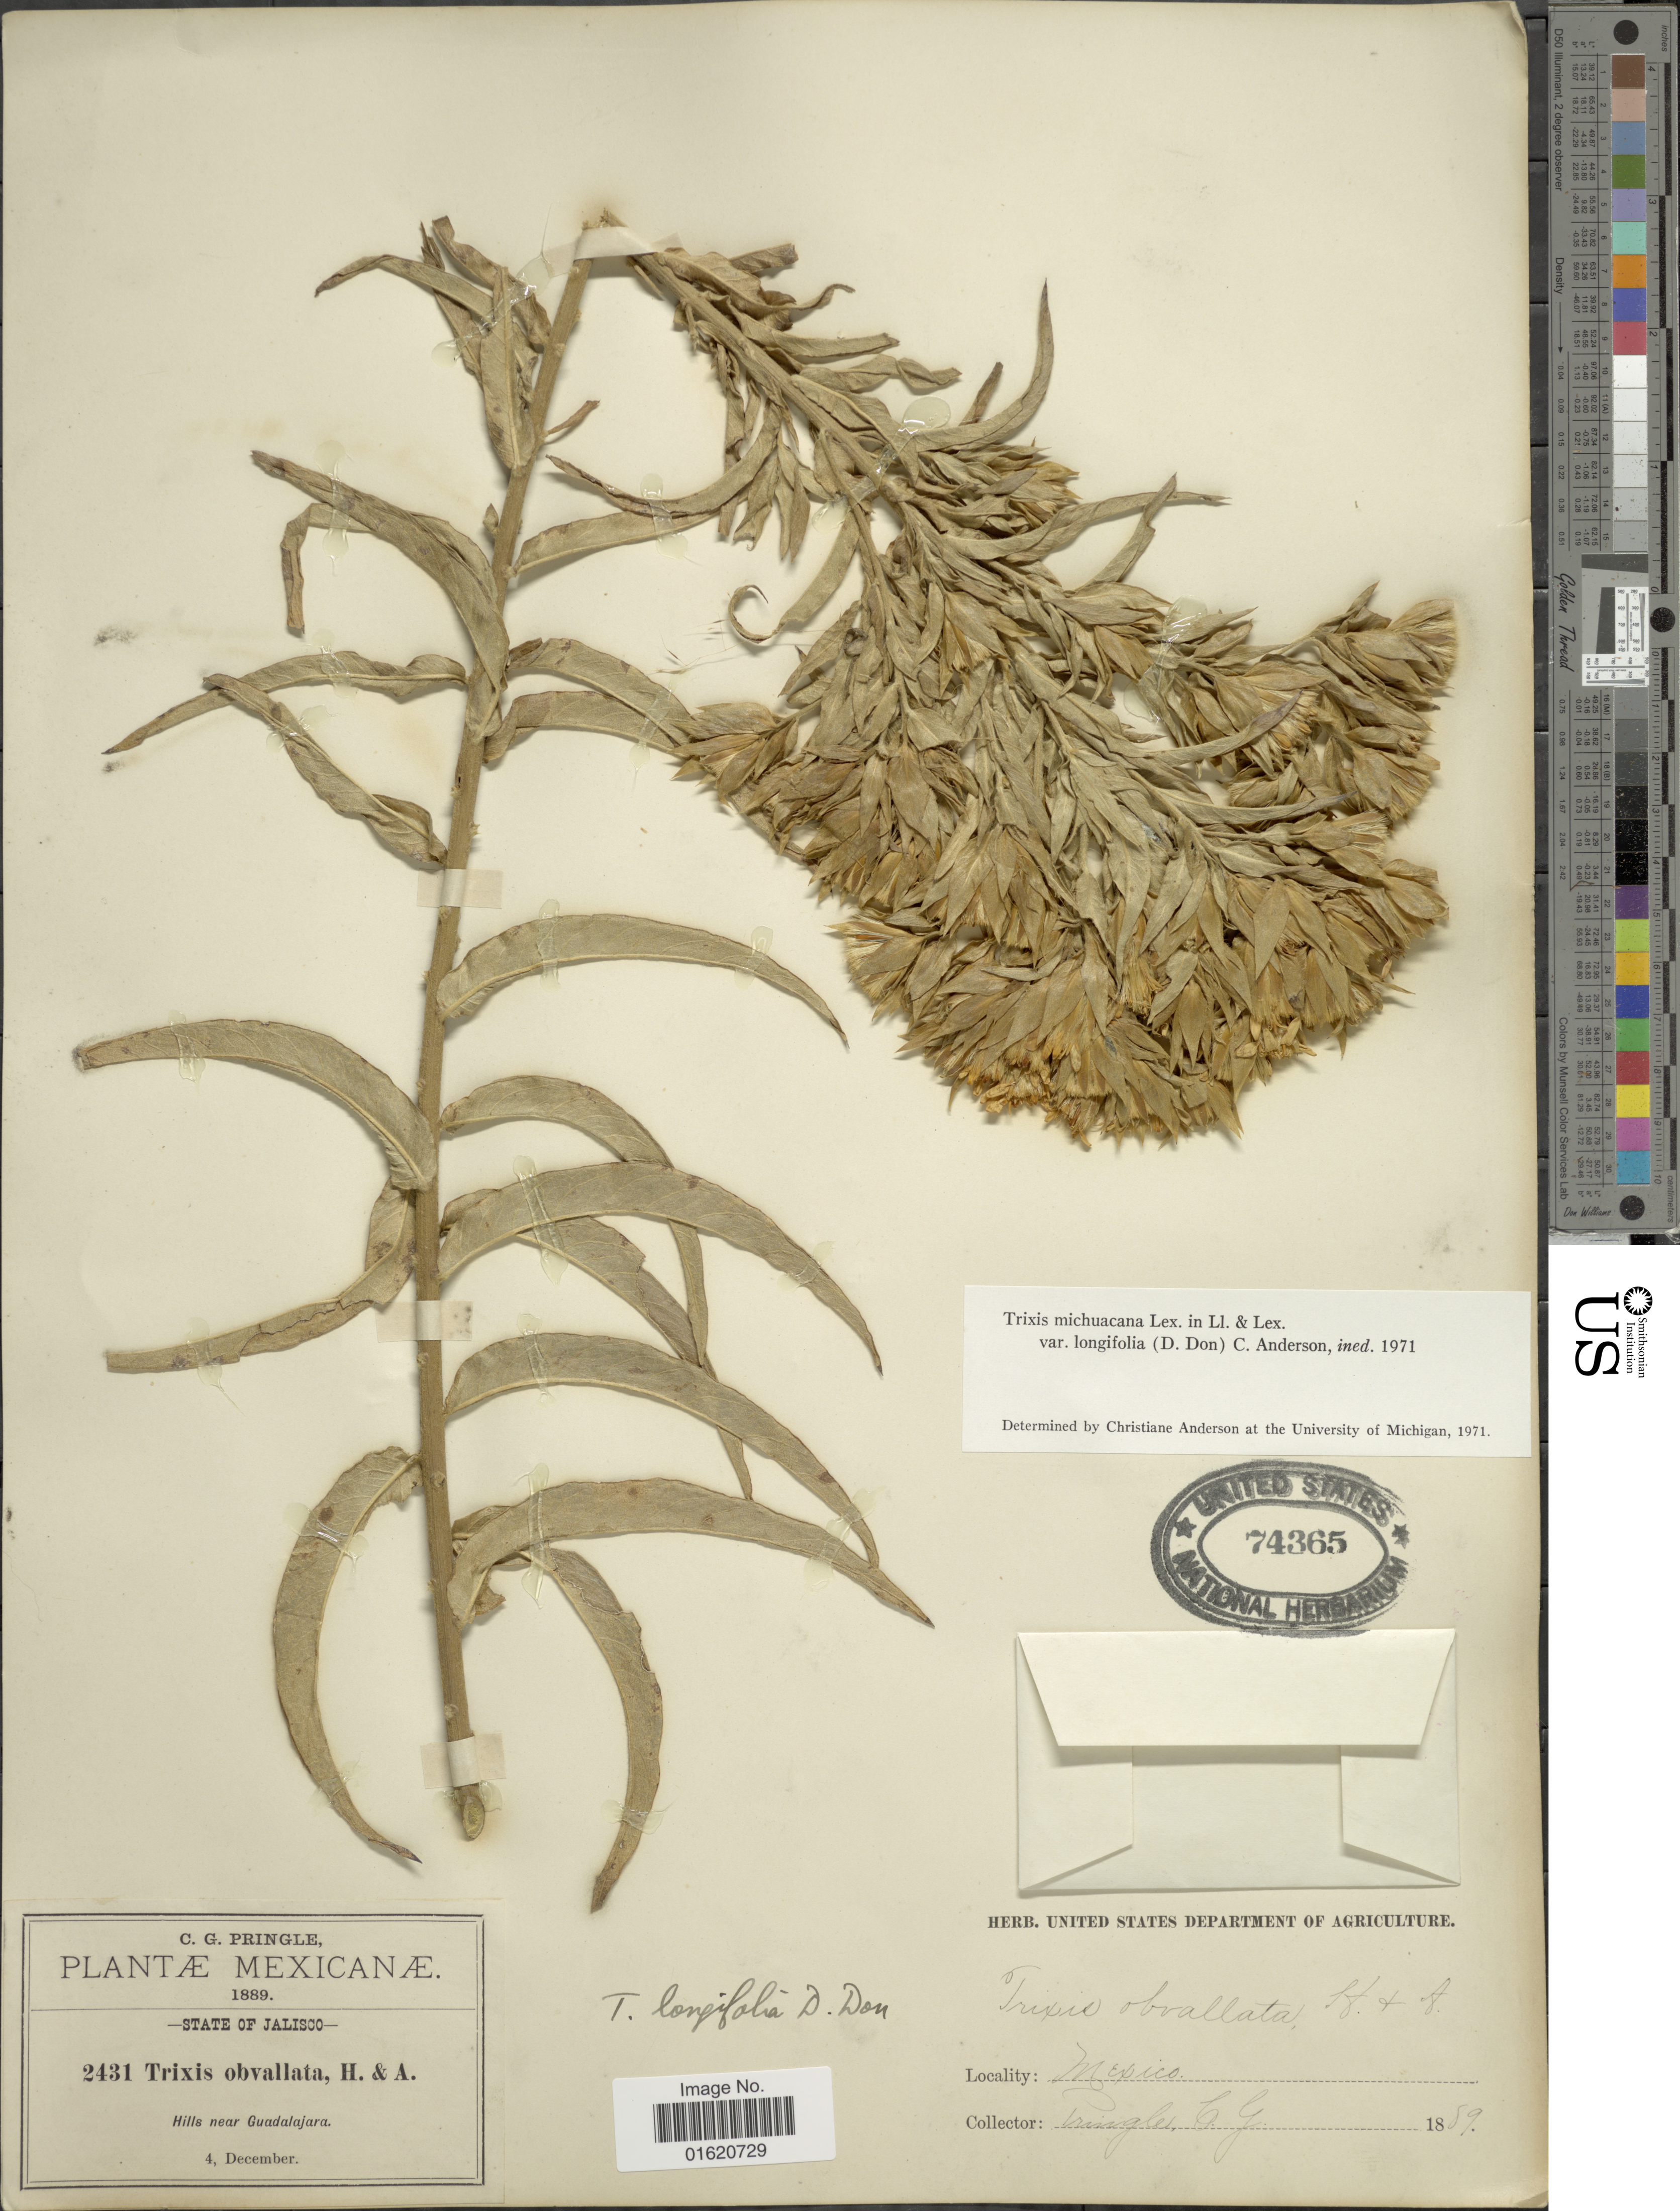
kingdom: Plantae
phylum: Tracheophyta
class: Magnoliopsida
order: Asterales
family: Asteraceae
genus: Trixis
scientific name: Trixis michuacana var. longifolia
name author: (D. Don) C.E. Anderson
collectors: C. G. Pringle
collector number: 431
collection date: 1889-12-04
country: Mexico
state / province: Jalisco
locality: Hills near Guadalajara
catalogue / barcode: US 74365